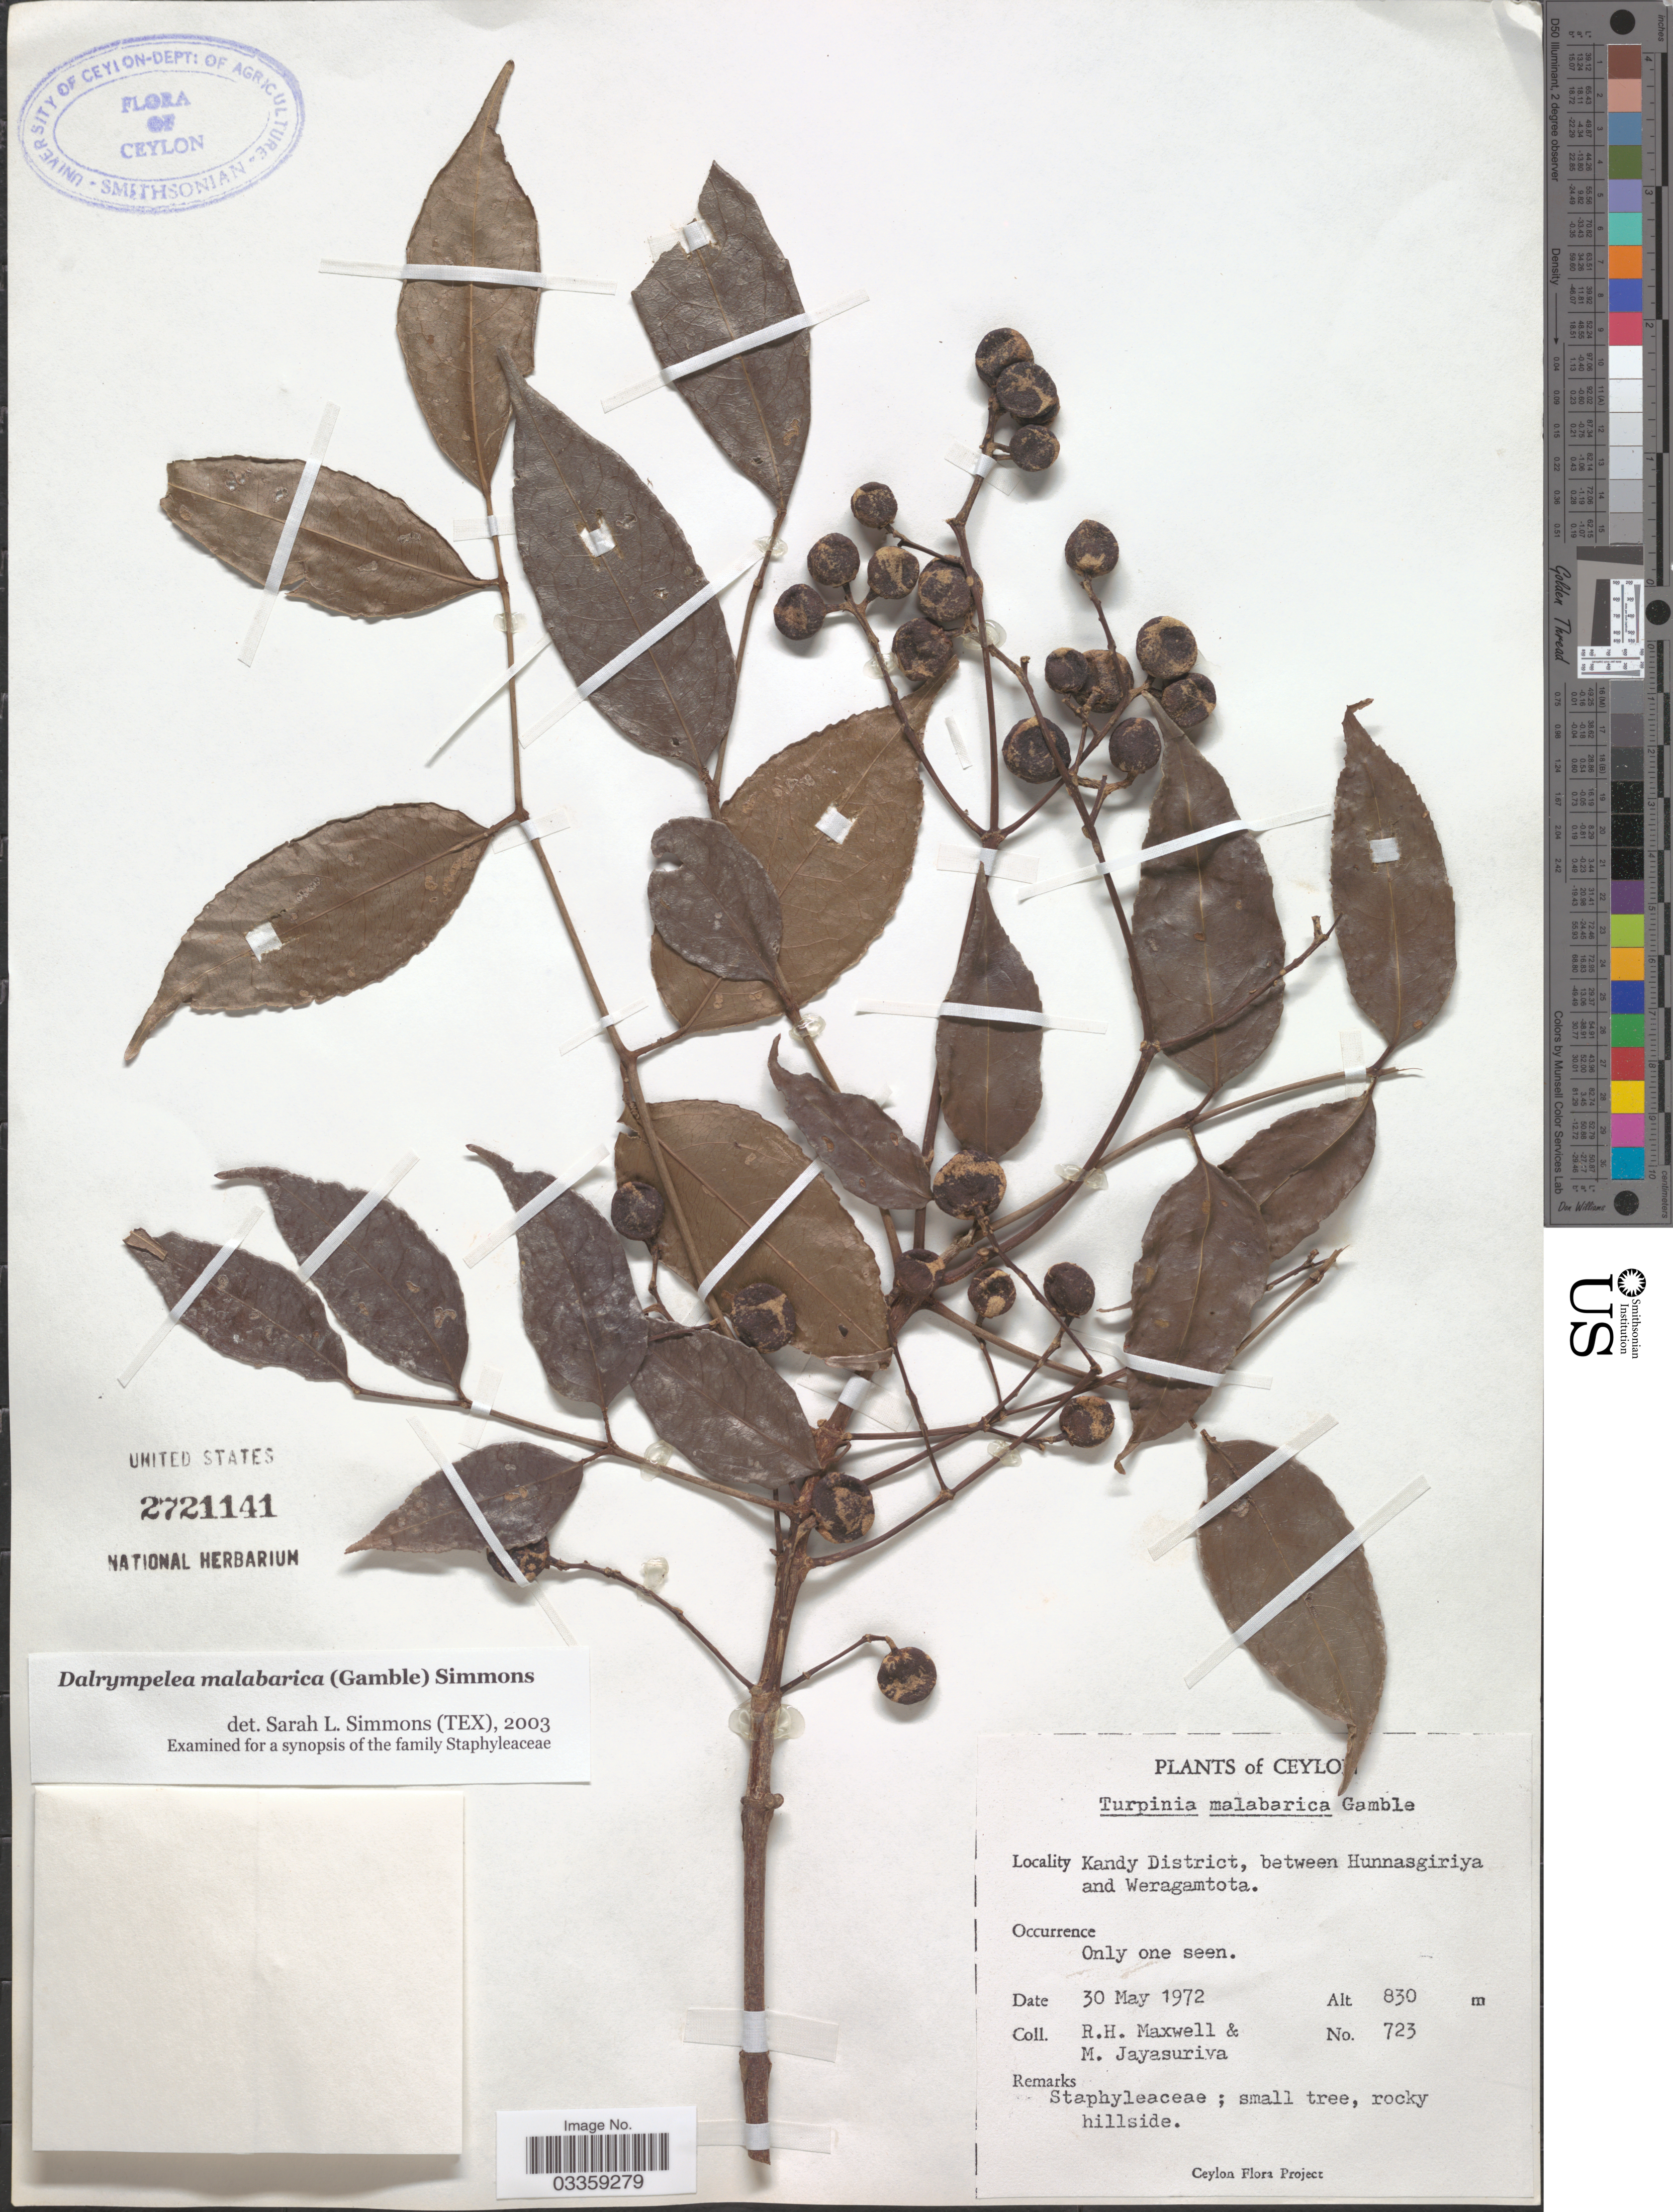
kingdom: Plantae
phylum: Tracheophyta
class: Magnoliopsida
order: Crossosomatales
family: Staphyleaceae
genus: Turpinia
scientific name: Turpinia malabarica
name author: Gamble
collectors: R. Maxwell & M. Jayasuriya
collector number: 723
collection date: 1972-05-30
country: Sri Lanka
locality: Ceylon, Kandy District, between Hunnasgiriya and Weragamtota.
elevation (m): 830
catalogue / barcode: US 2721141